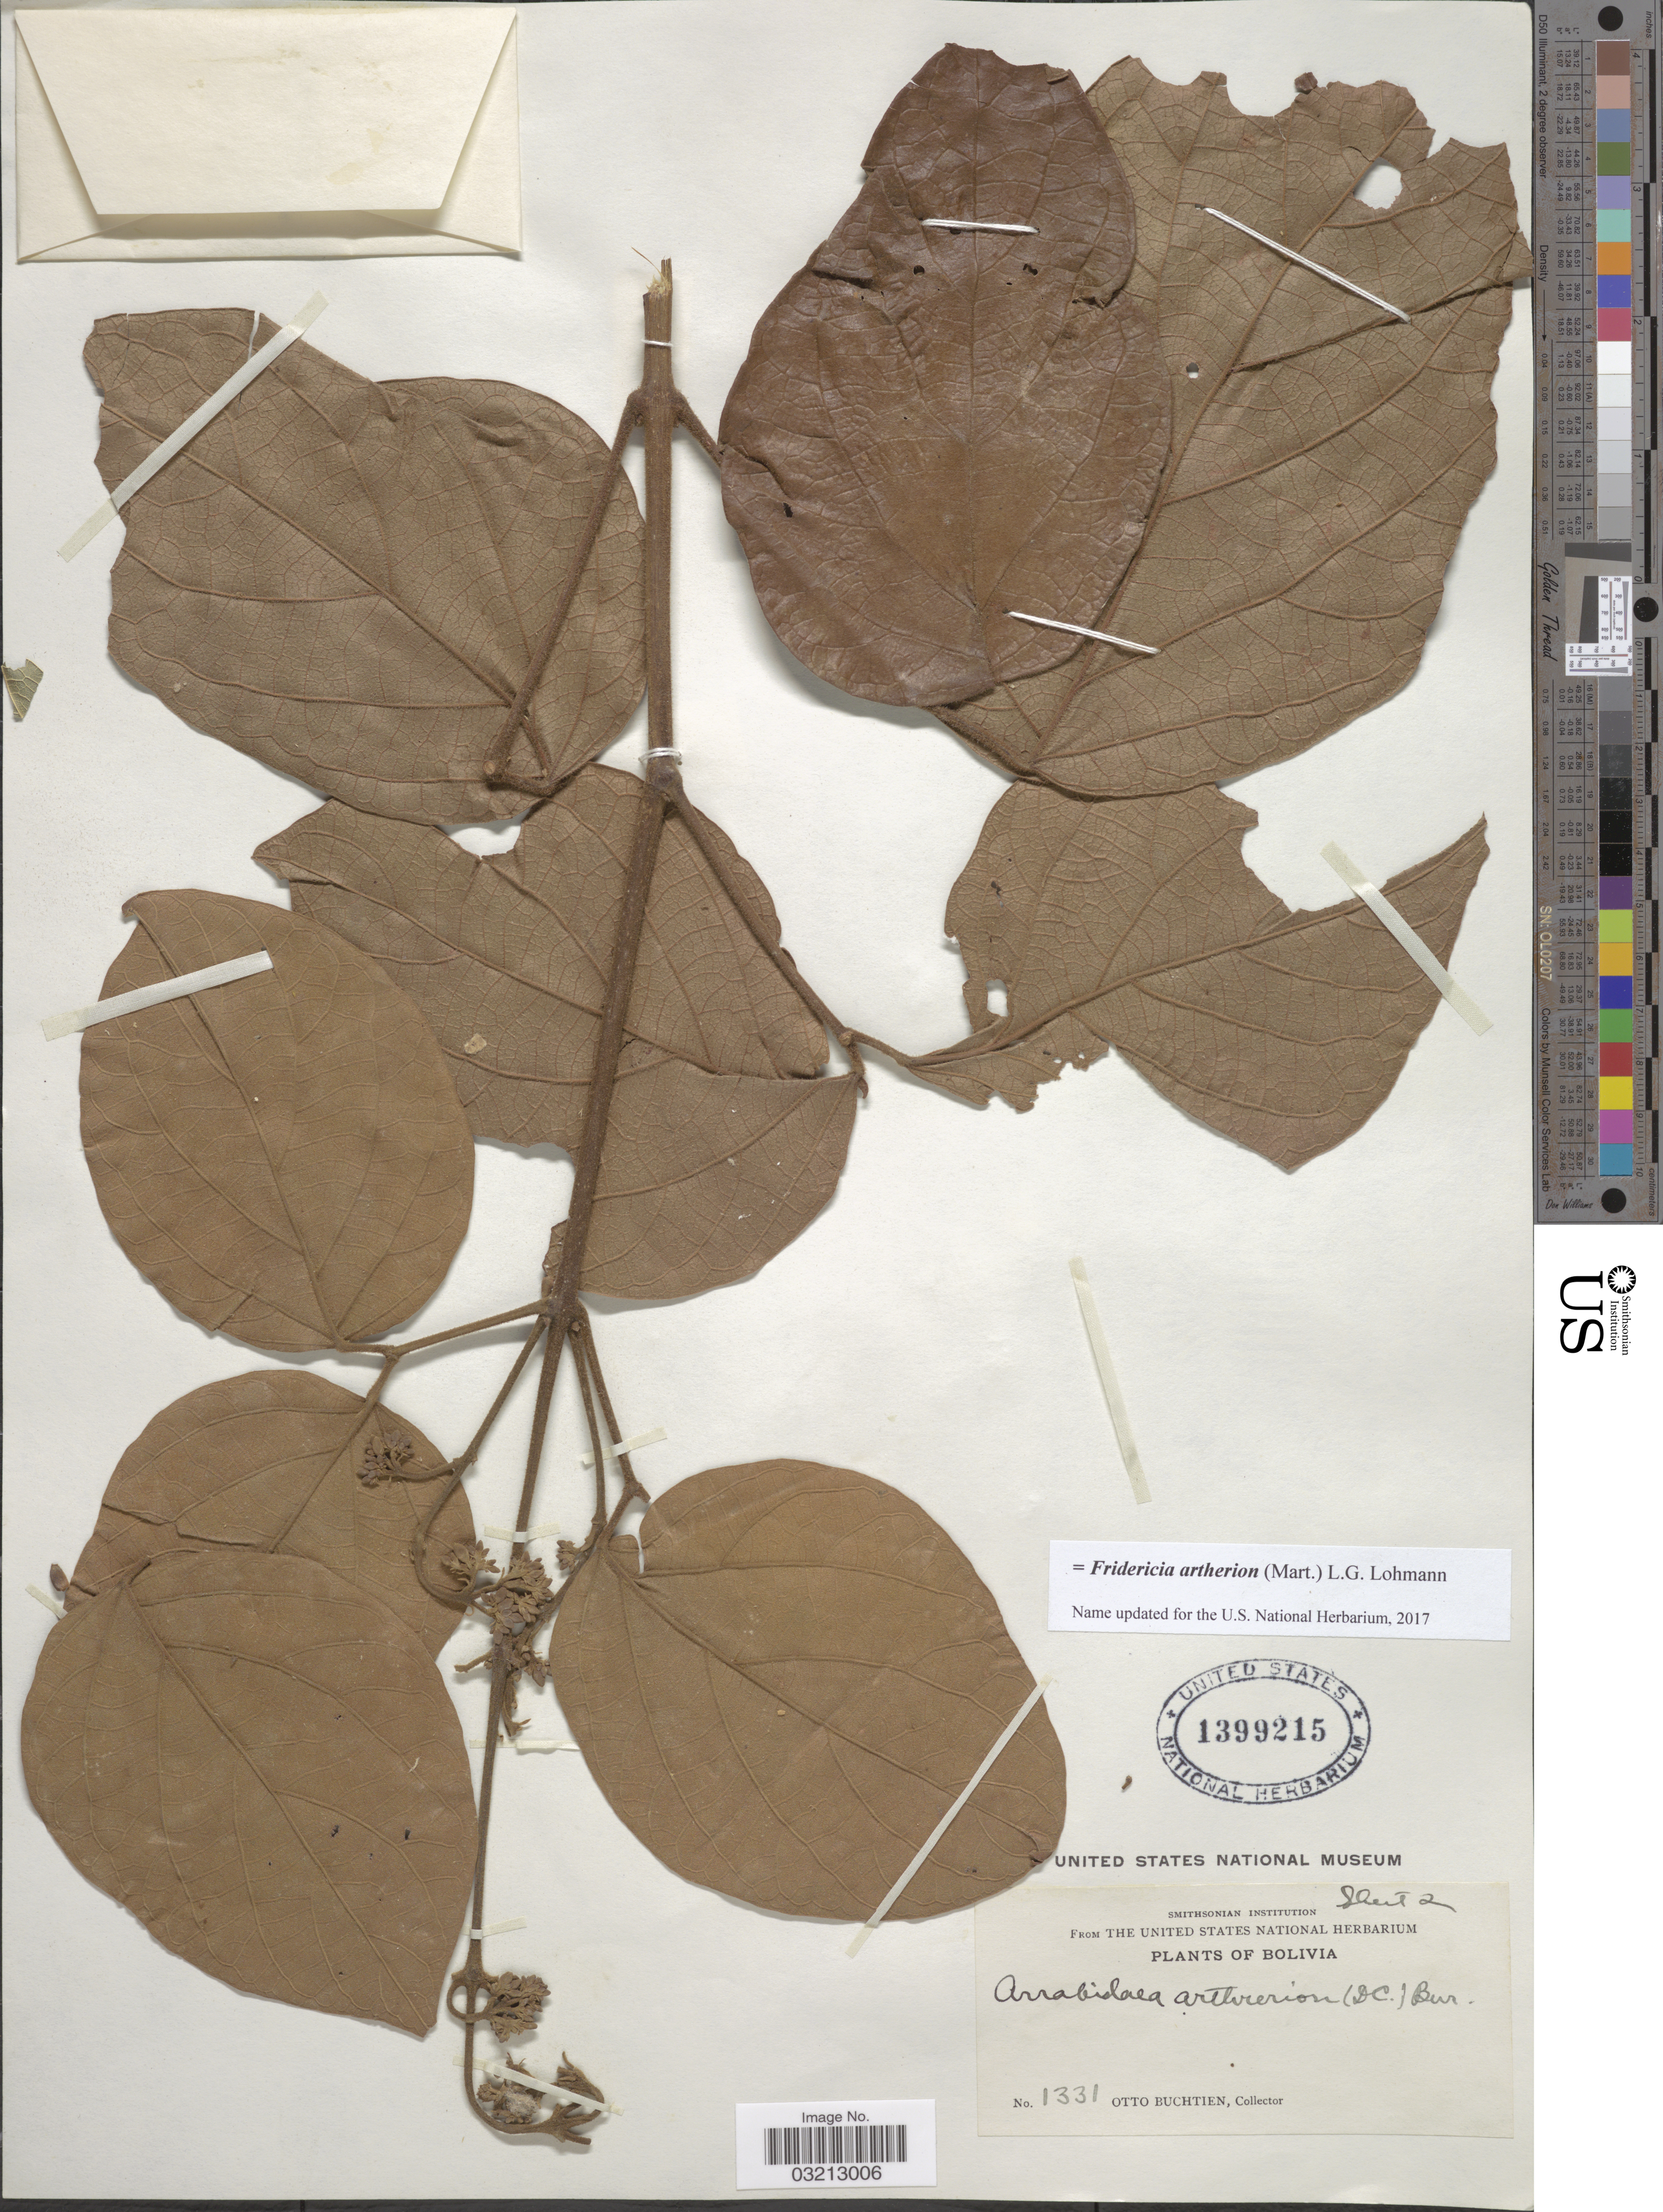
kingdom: Plantae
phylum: Tracheophyta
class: Magnoliopsida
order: Lamiales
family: Bignoniaceae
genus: Fridericia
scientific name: Fridericia arthrerion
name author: (Mart.) L.G. Lohmann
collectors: O. Buchtien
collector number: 1331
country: Bolivia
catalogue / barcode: US 1399215